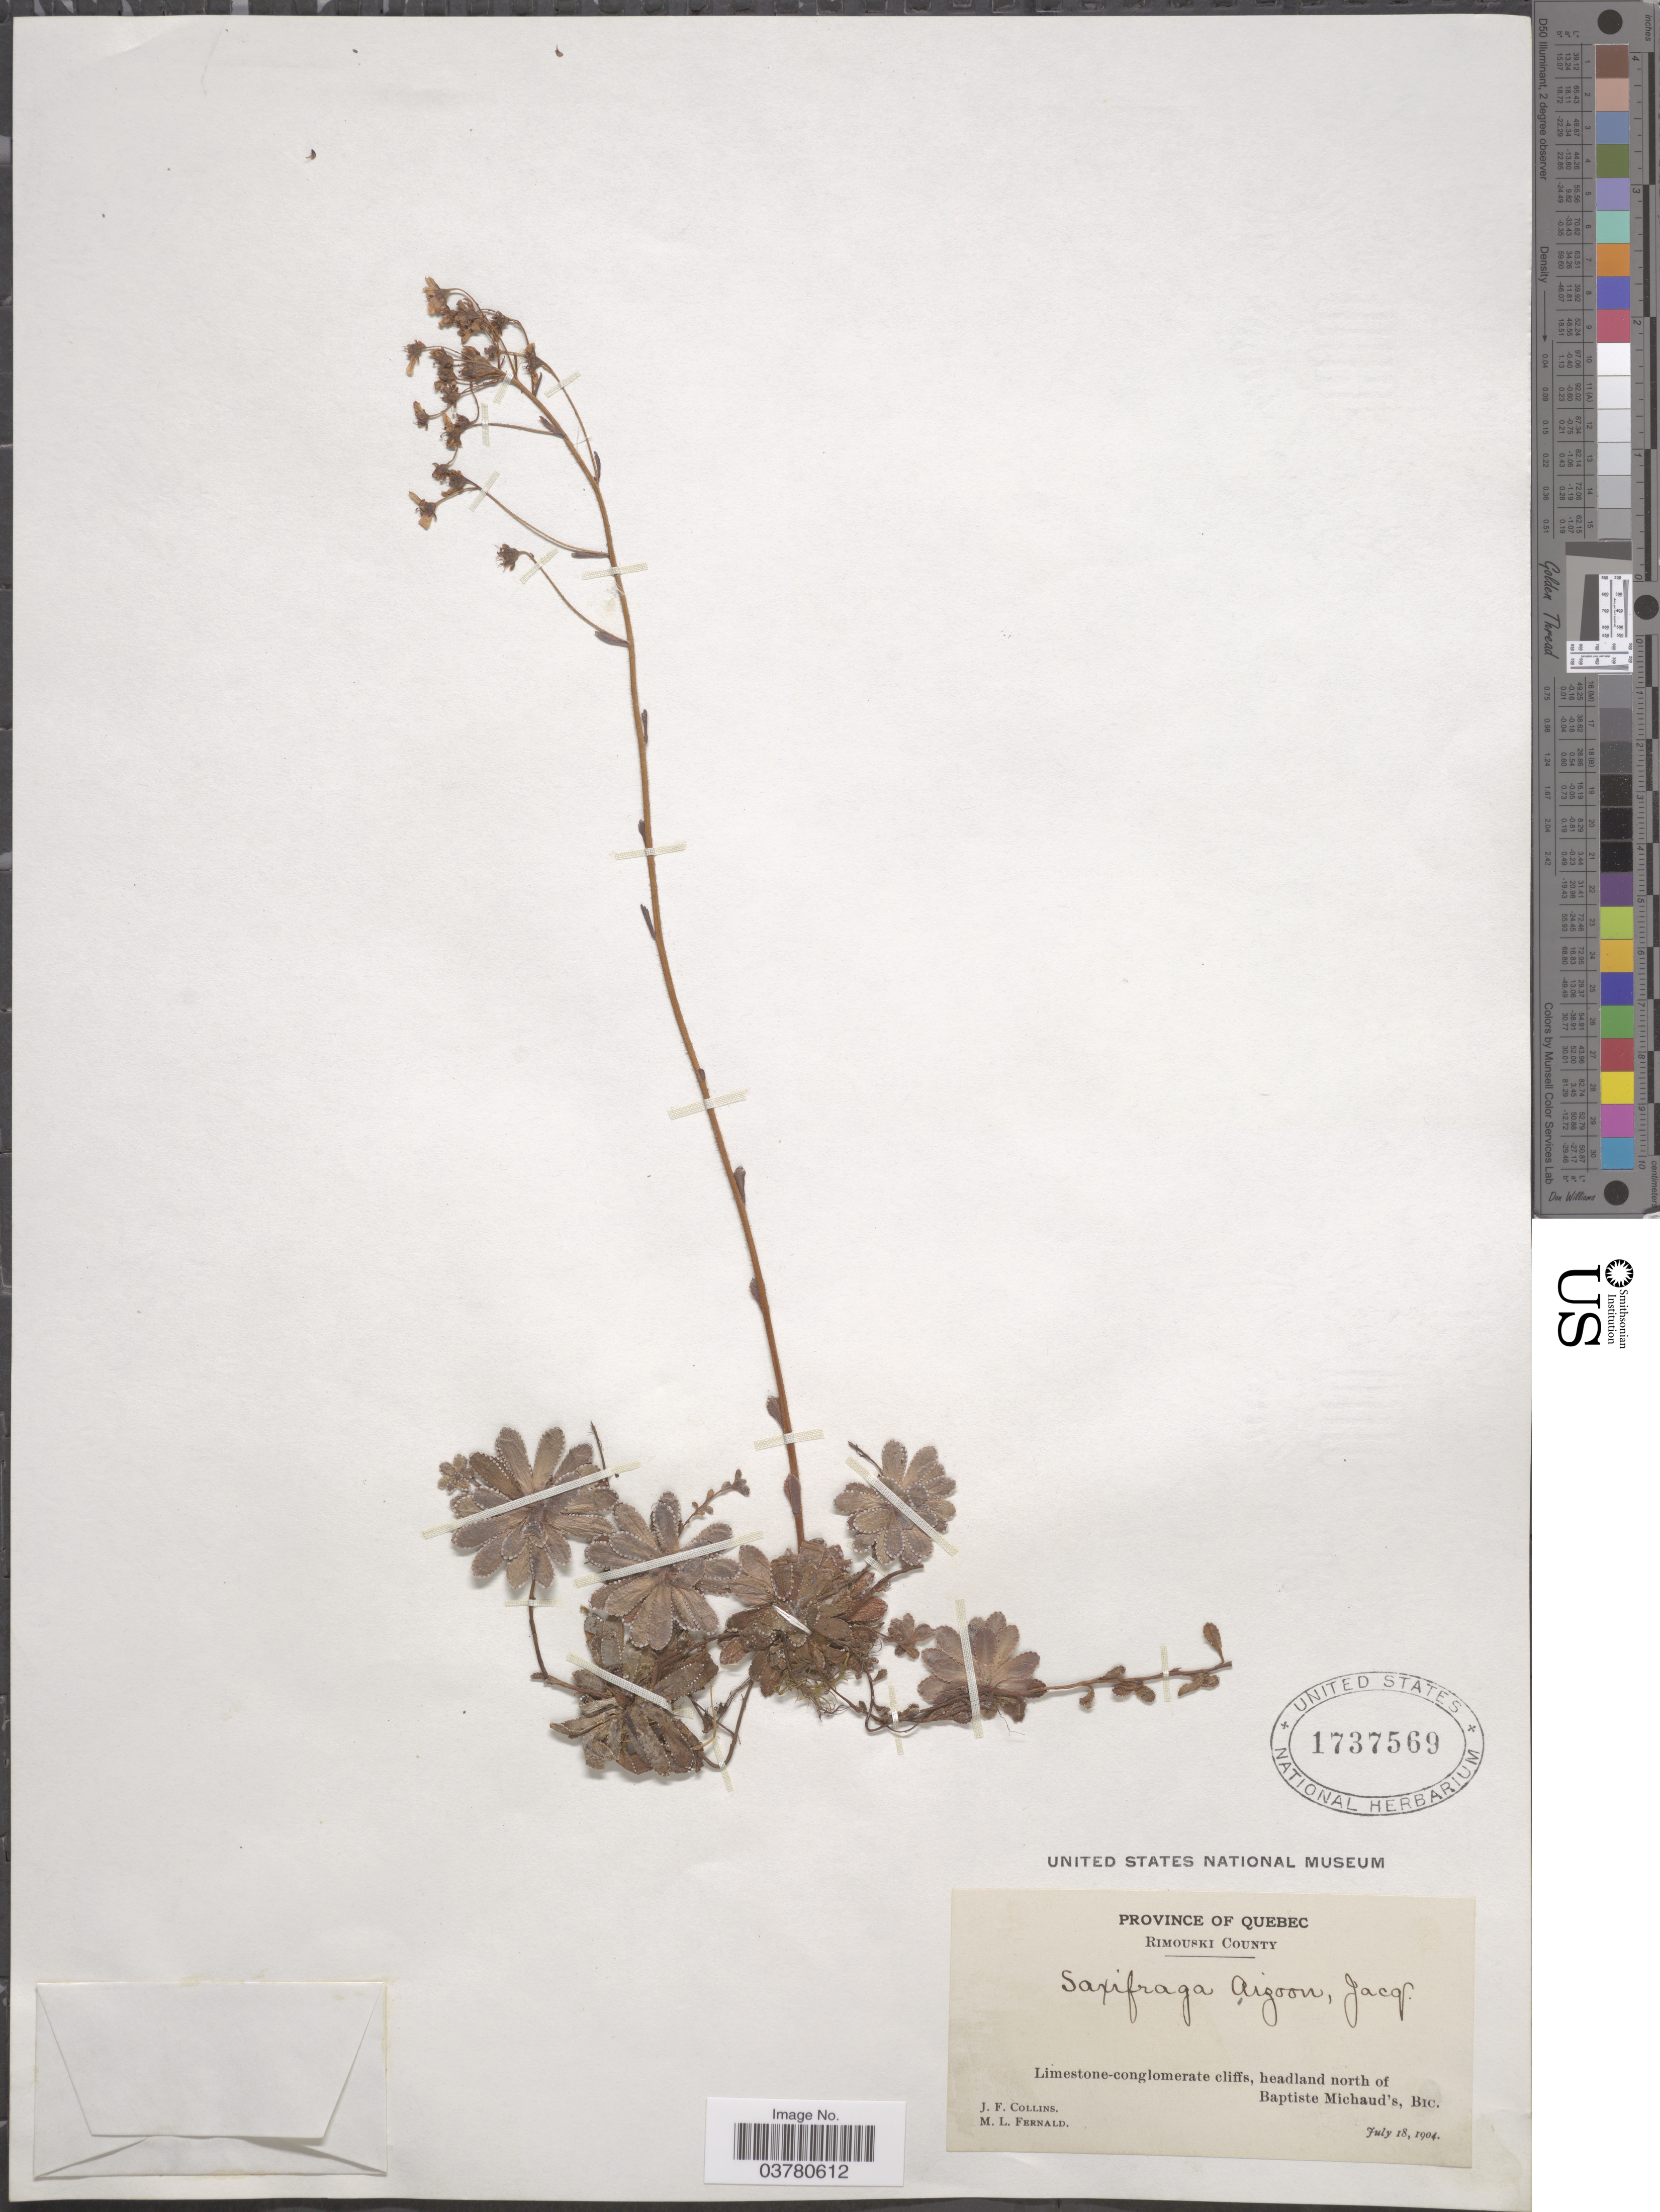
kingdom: Plantae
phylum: Tracheophyta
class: Magnoliopsida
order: Saxifragales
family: Saxifragaceae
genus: Saxifraga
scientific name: Saxifraga paniculata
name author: Mill.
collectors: J. Collins & M. L. Fernald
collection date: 1904-07-18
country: Canada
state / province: Quebec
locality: Rimouski County. Headland north of Baptiste Michaud's, Bic.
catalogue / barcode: US 1737569